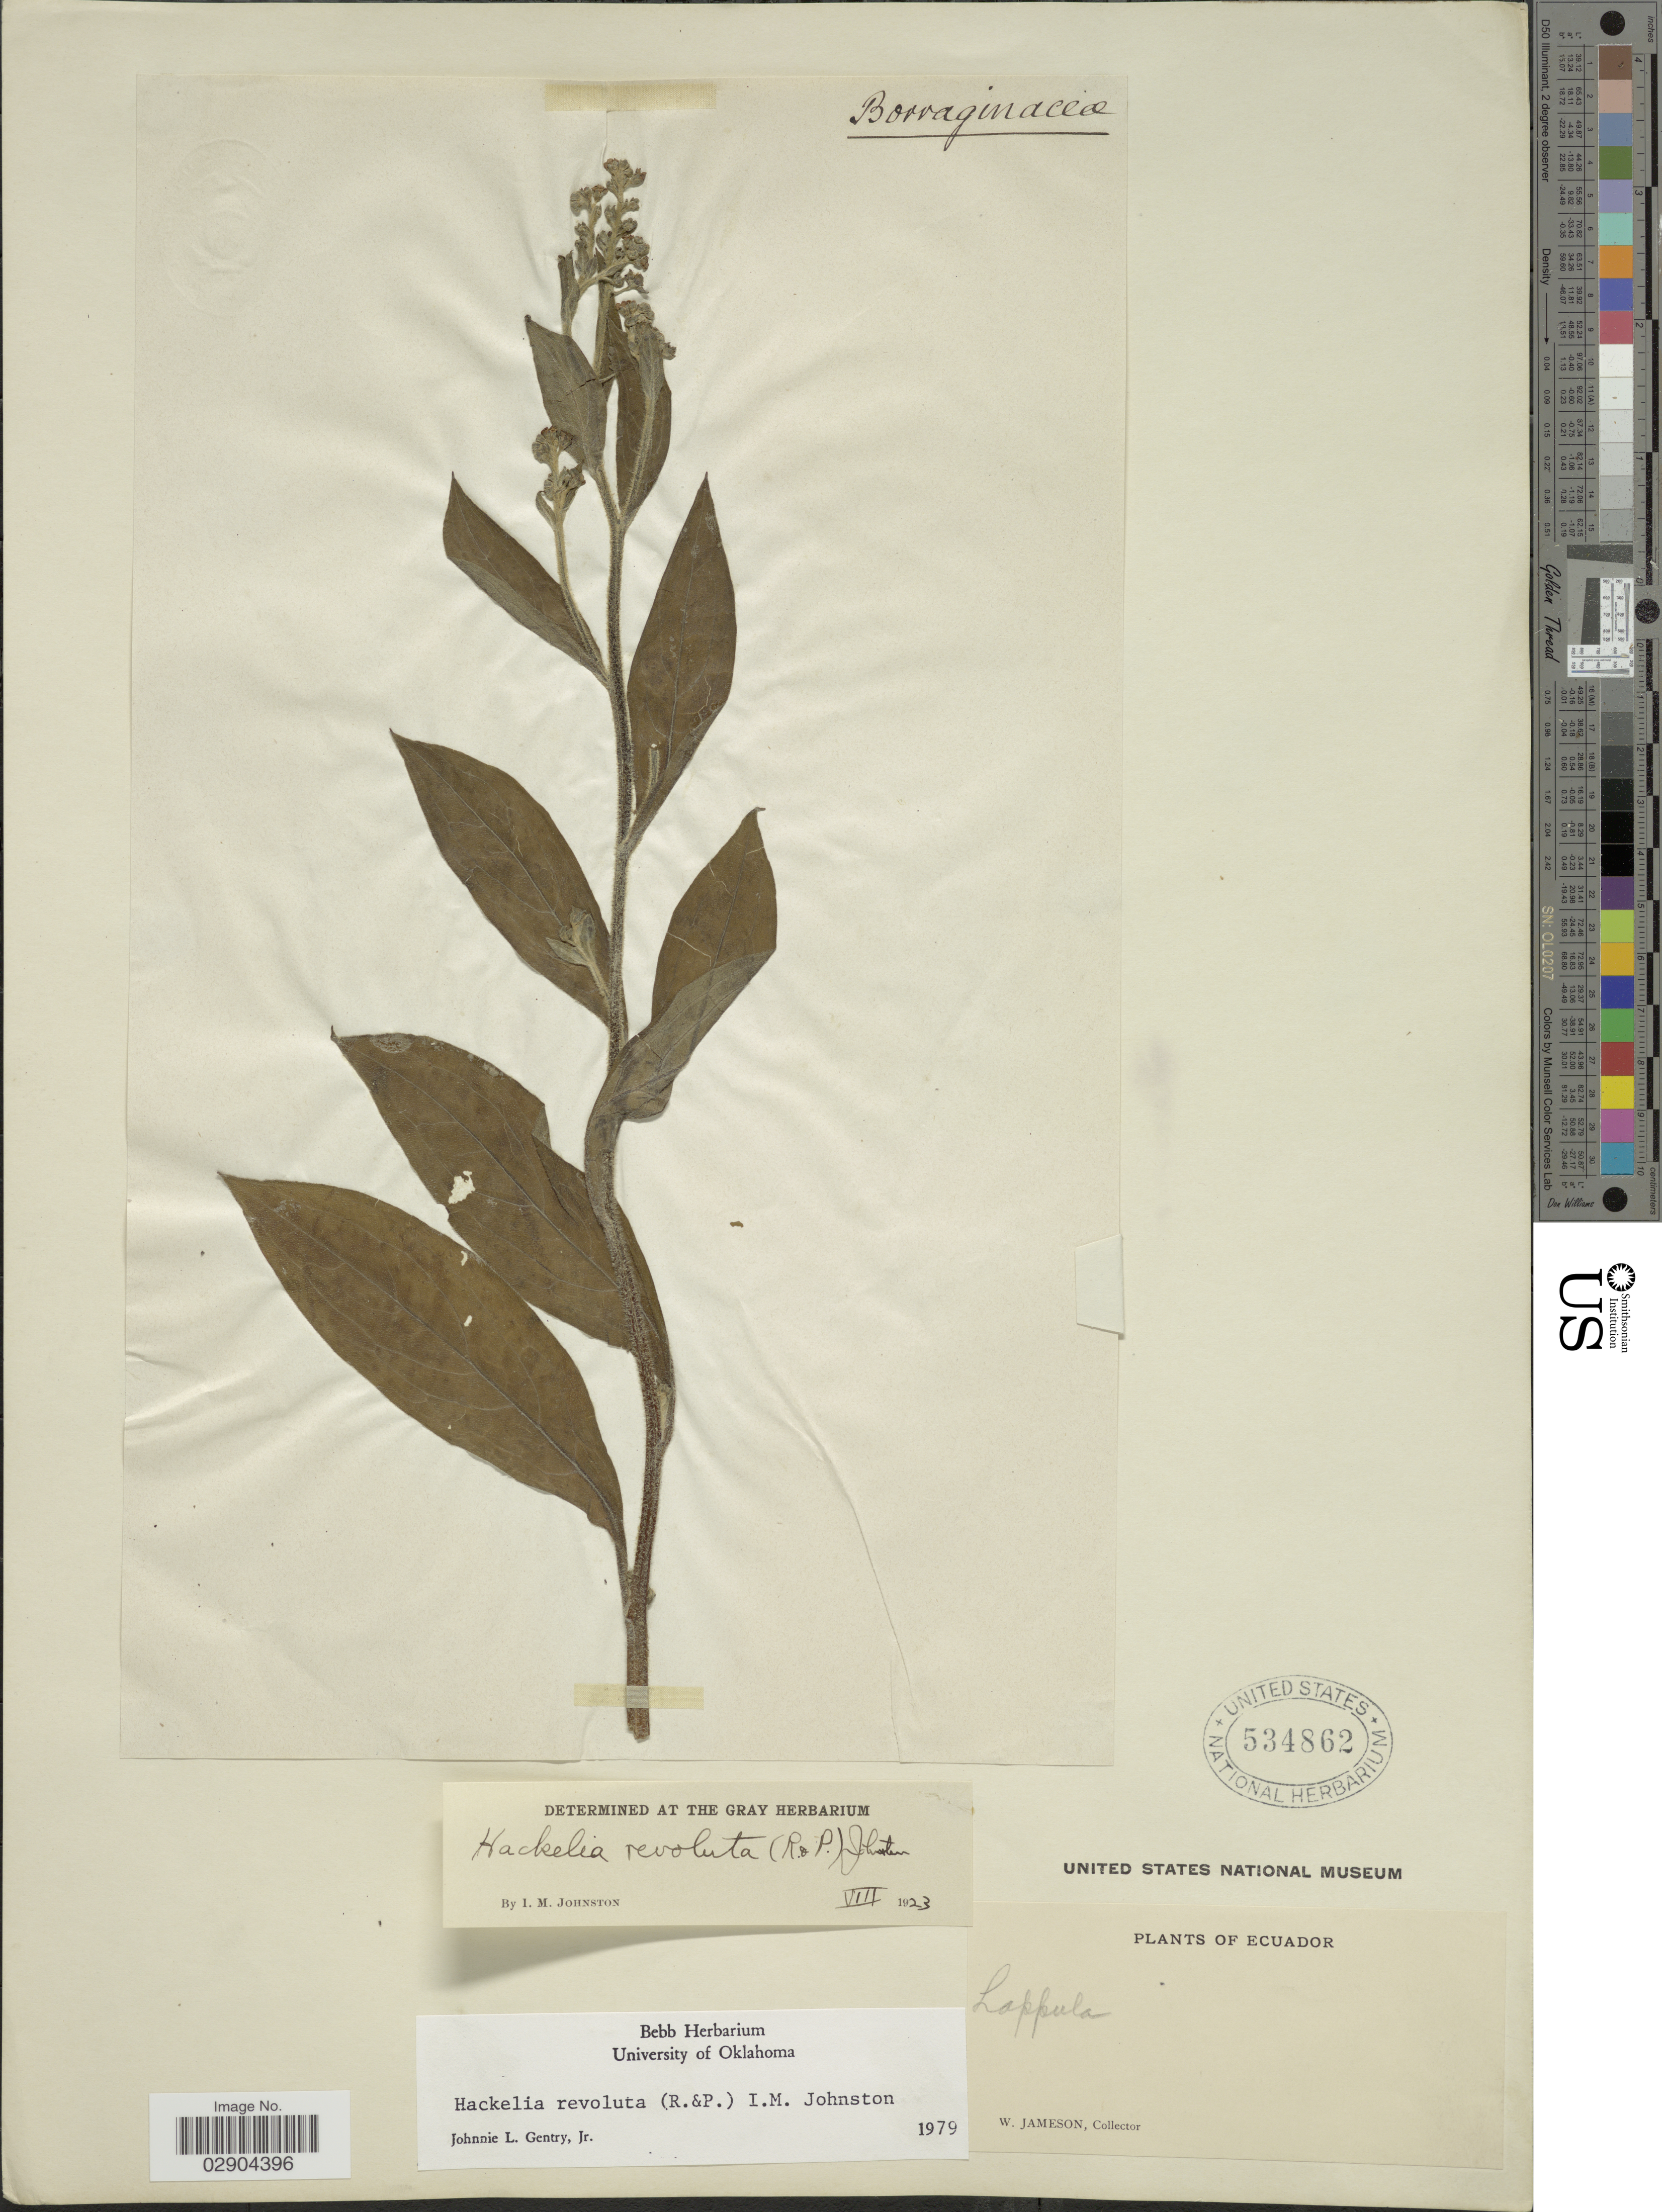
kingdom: Plantae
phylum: Tracheophyta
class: Magnoliopsida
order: Boraginales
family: Boraginaceae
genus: Hackelia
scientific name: Hackelia revoluta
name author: (Ruiz & Pav.) I.M. Johnst.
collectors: W. Jameson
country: Ecuador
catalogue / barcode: US 534862